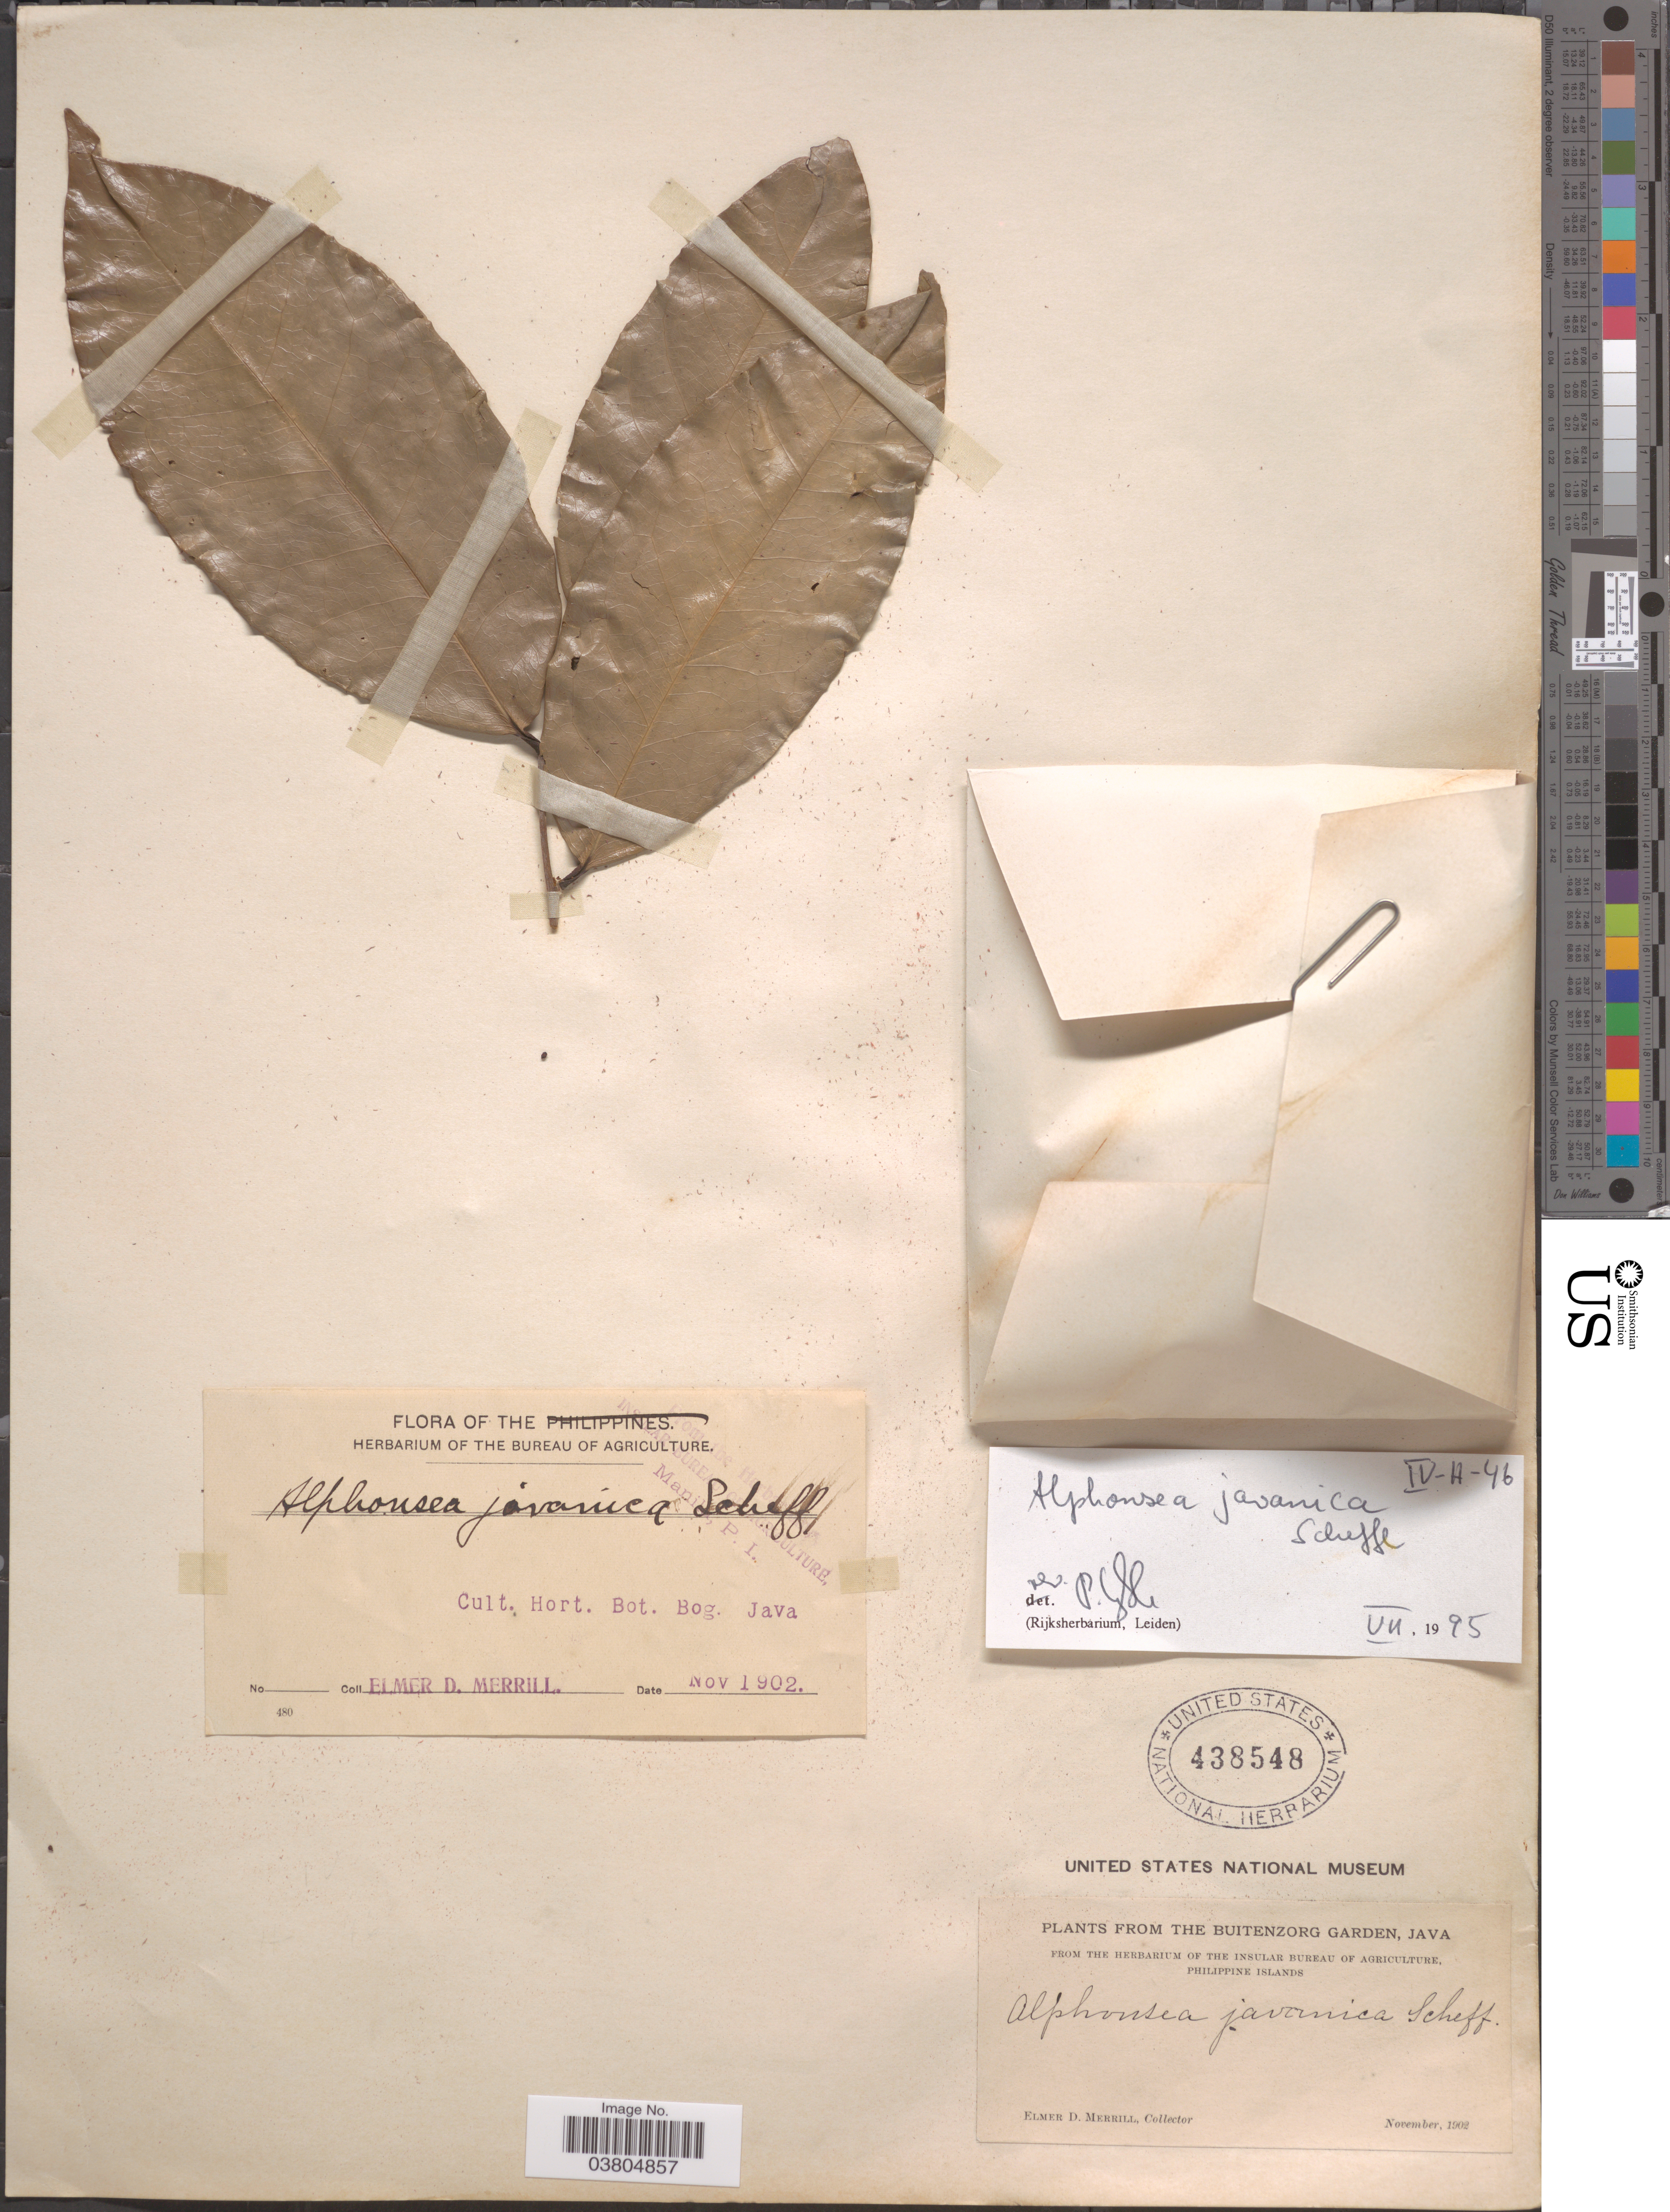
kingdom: Plantae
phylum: Tracheophyta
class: Magnoliopsida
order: Magnoliales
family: Annonaceae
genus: Alphonsea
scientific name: Alphonsea javanica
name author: Scheff.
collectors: E. D. Merrill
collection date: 1902-11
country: Indonesia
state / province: Java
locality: Cult. Hort. Bot. Bog. The Buitenzorg Garden.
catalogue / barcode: US 438548